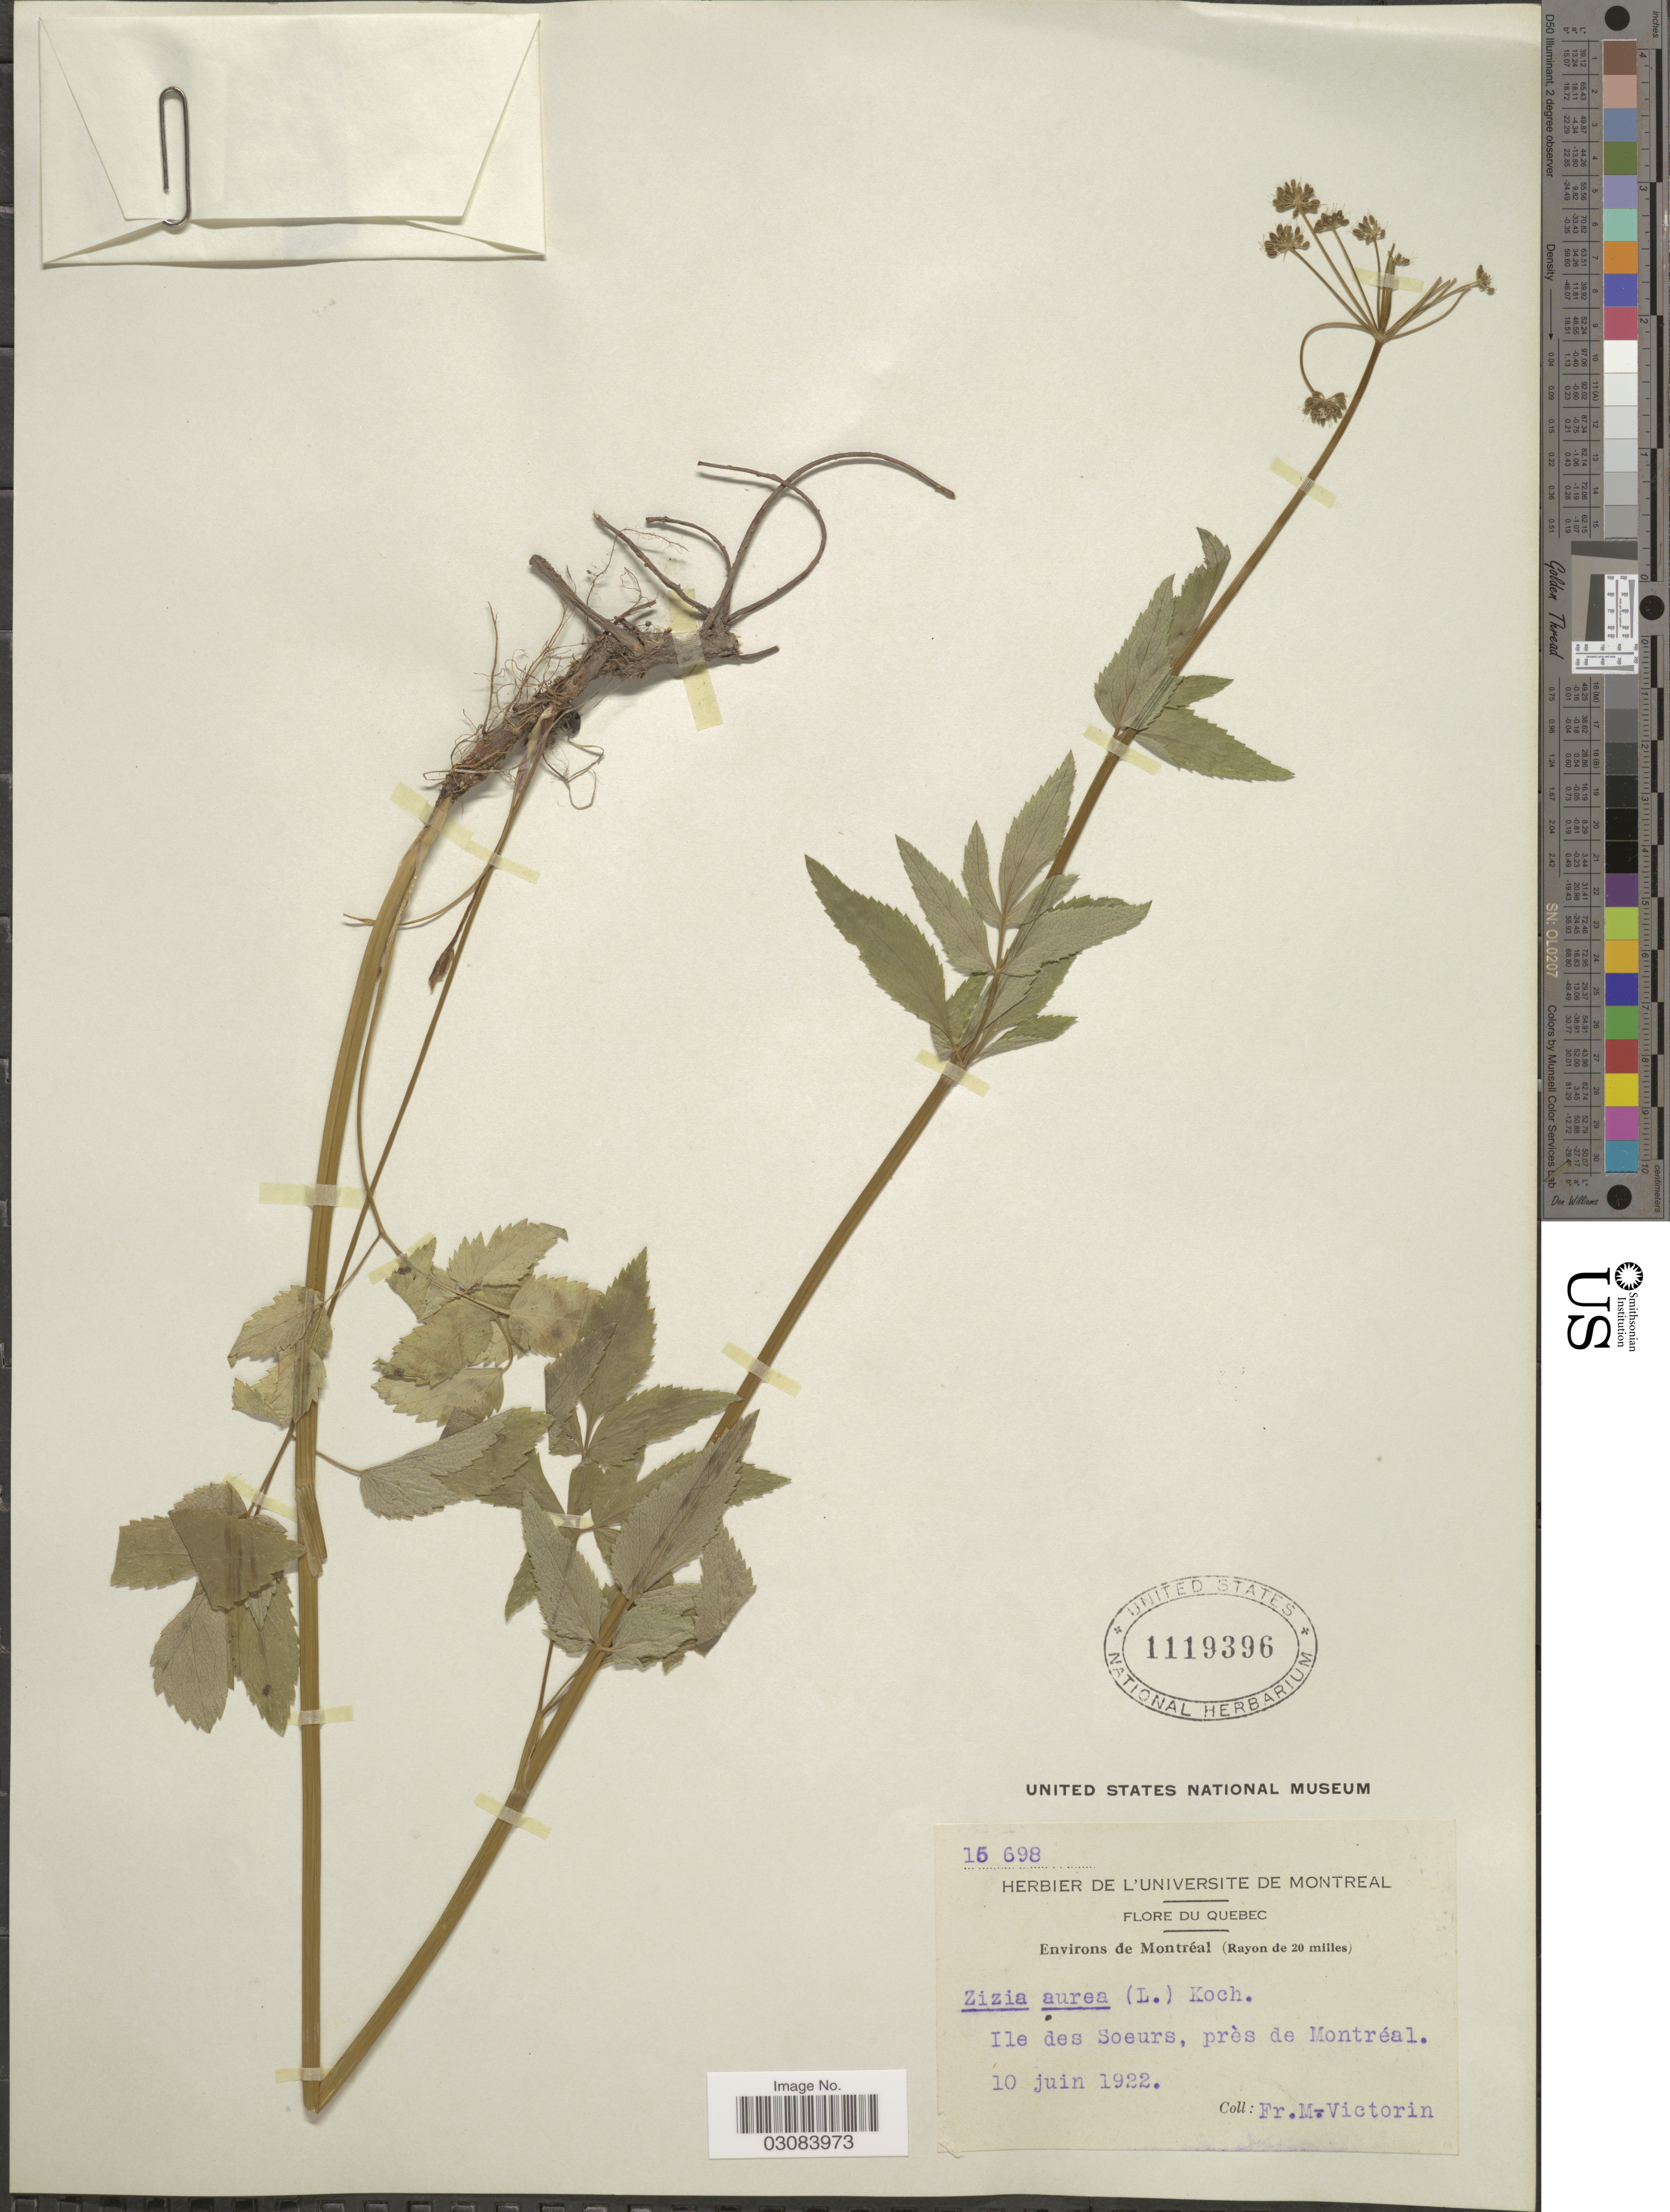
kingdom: Plantae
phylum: Tracheophyta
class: Magnoliopsida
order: Apiales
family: Apiaceae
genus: Zizia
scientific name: Zizia aurea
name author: (L.) Koch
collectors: Fr. Marie-Victorin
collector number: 15698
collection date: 1922-06-10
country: Canada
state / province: Quebec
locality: Environs de Montréal (Rayon de 20 milles). Ile des Soeurs, près de Montréal.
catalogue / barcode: US 1119396